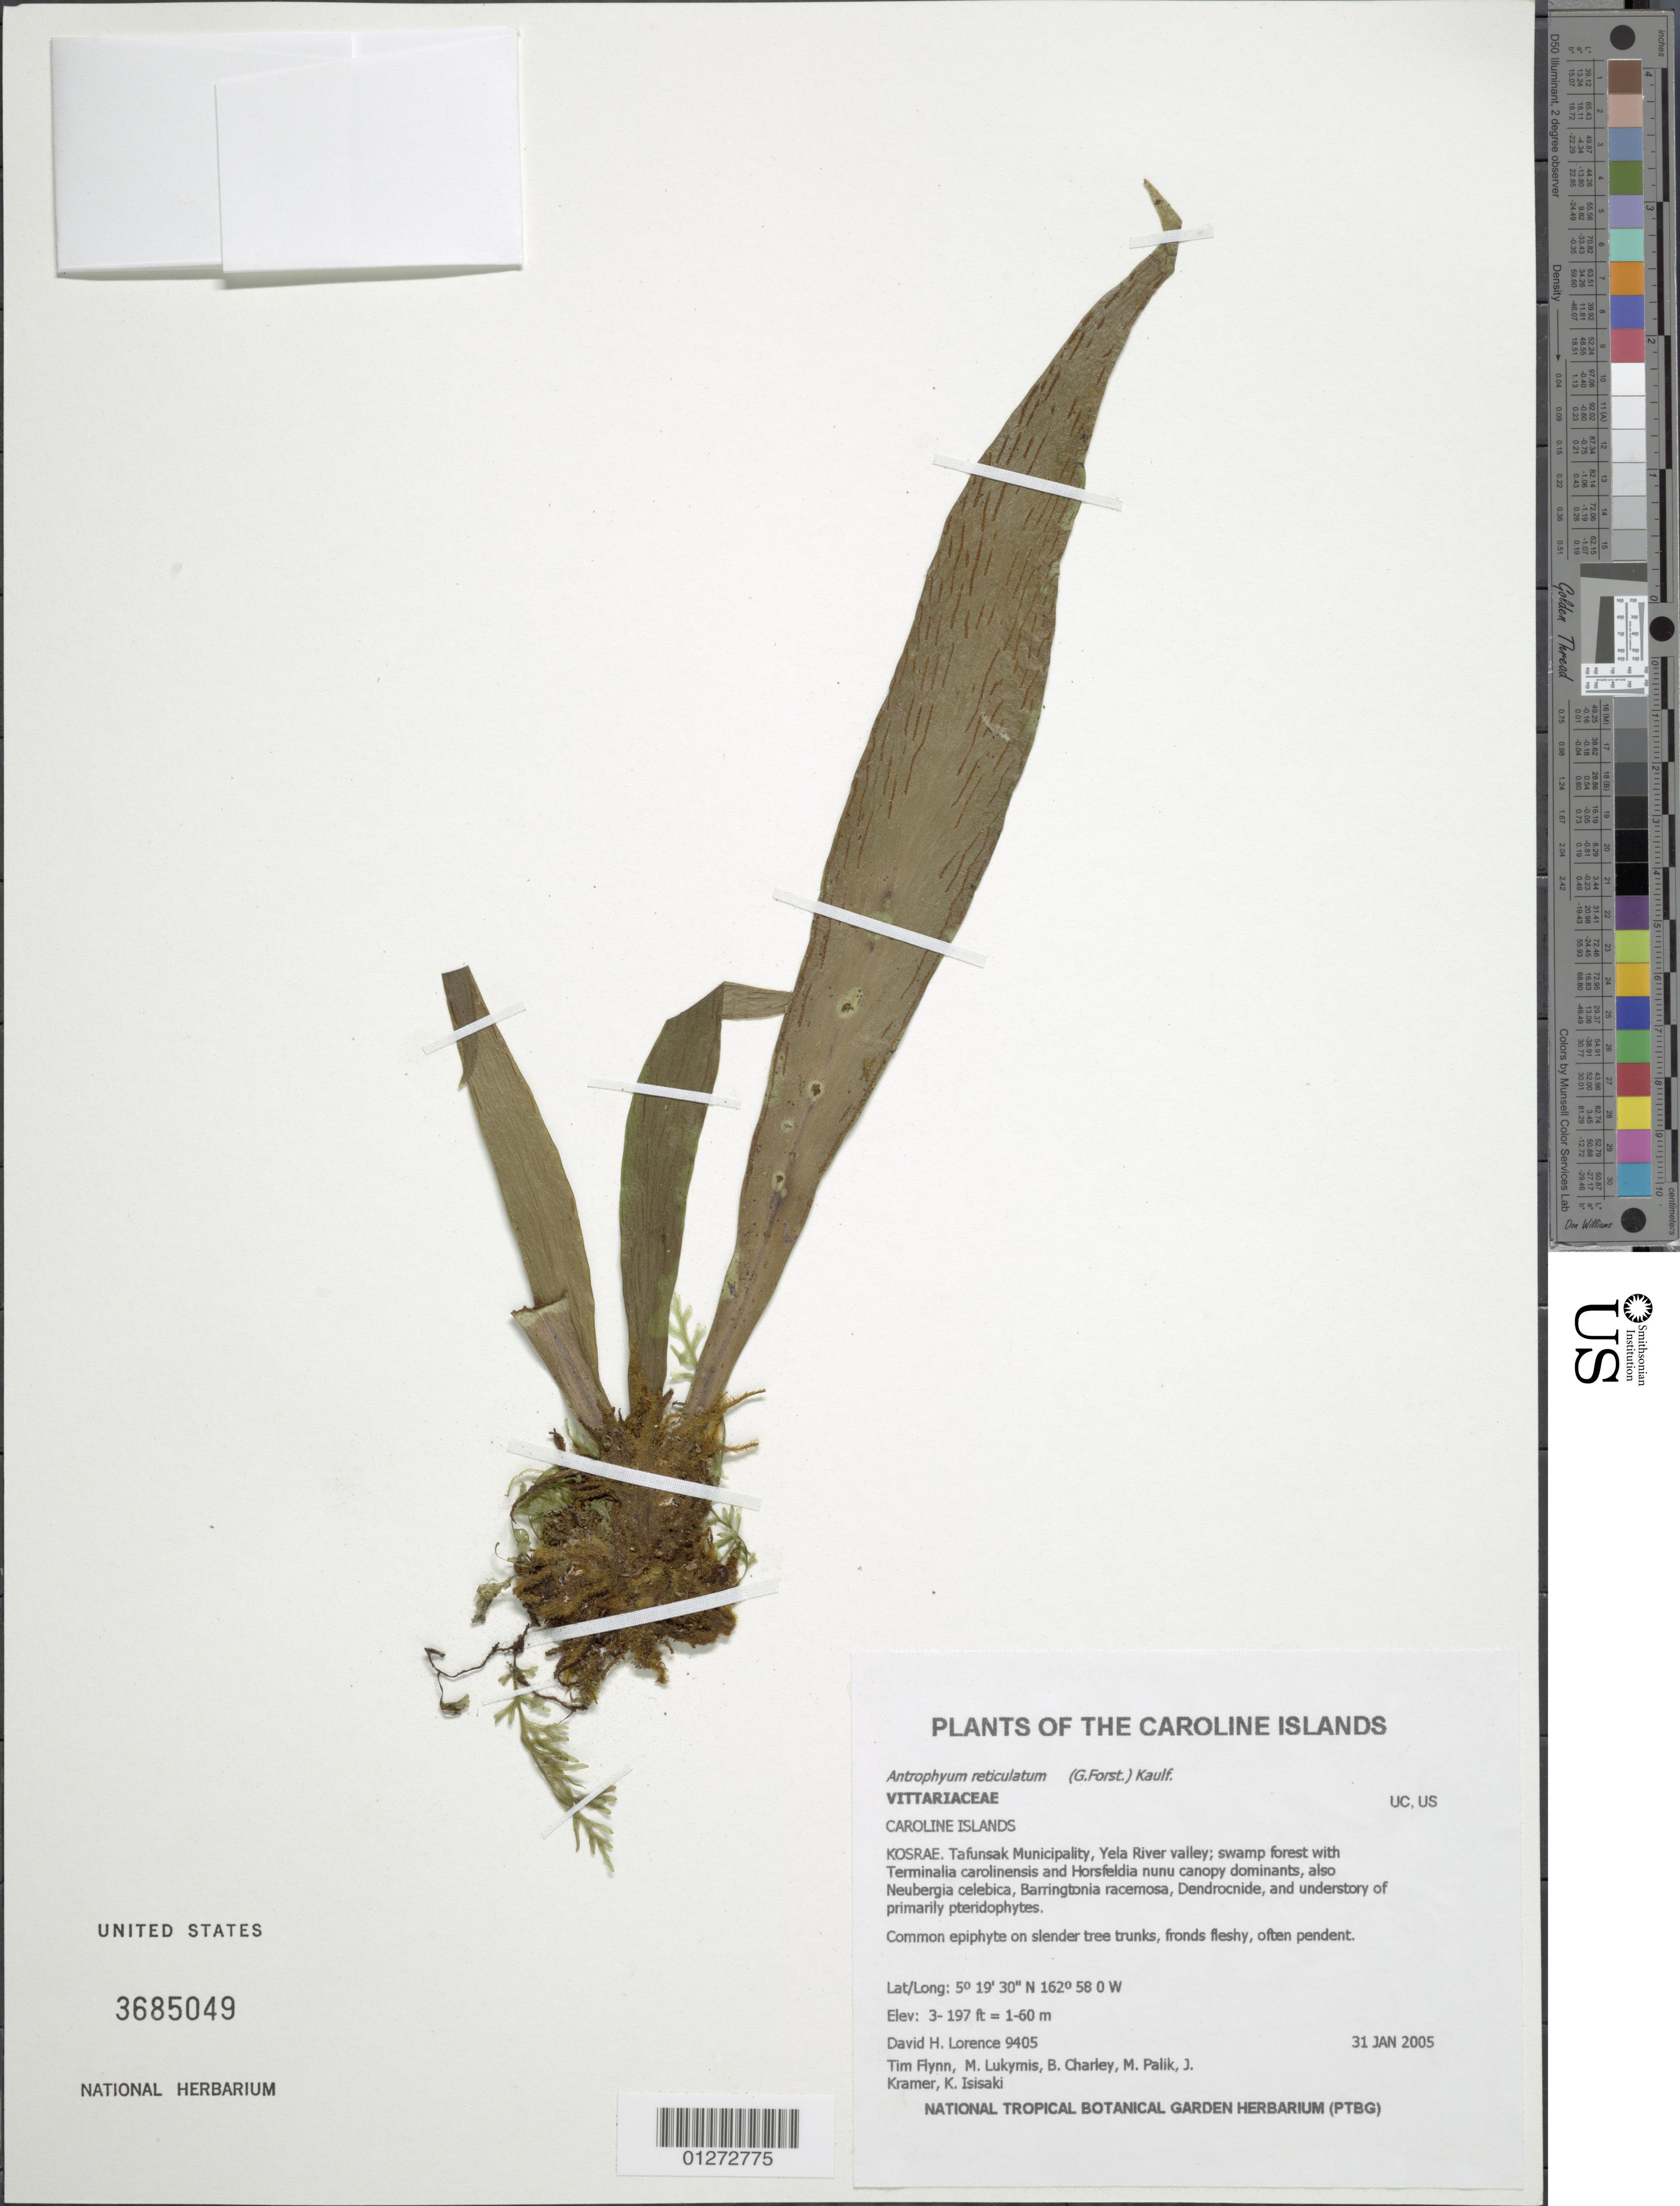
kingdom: Plantae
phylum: Tracheophyta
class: Polypodiopsida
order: Polypodiales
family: Pteridaceae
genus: Antrophyum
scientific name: Antrophyum reticulatum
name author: (G. Forst.) Kaulf.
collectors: D. Lorence, T. Flynn, M. Luckymis, B. Charley & M. Palik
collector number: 9405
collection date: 2005-01-31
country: Micronesia, Federated States of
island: Kosrae [Kusaie]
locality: Tafunsak Municipality.Yela River valley.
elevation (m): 1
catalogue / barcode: US 3685049